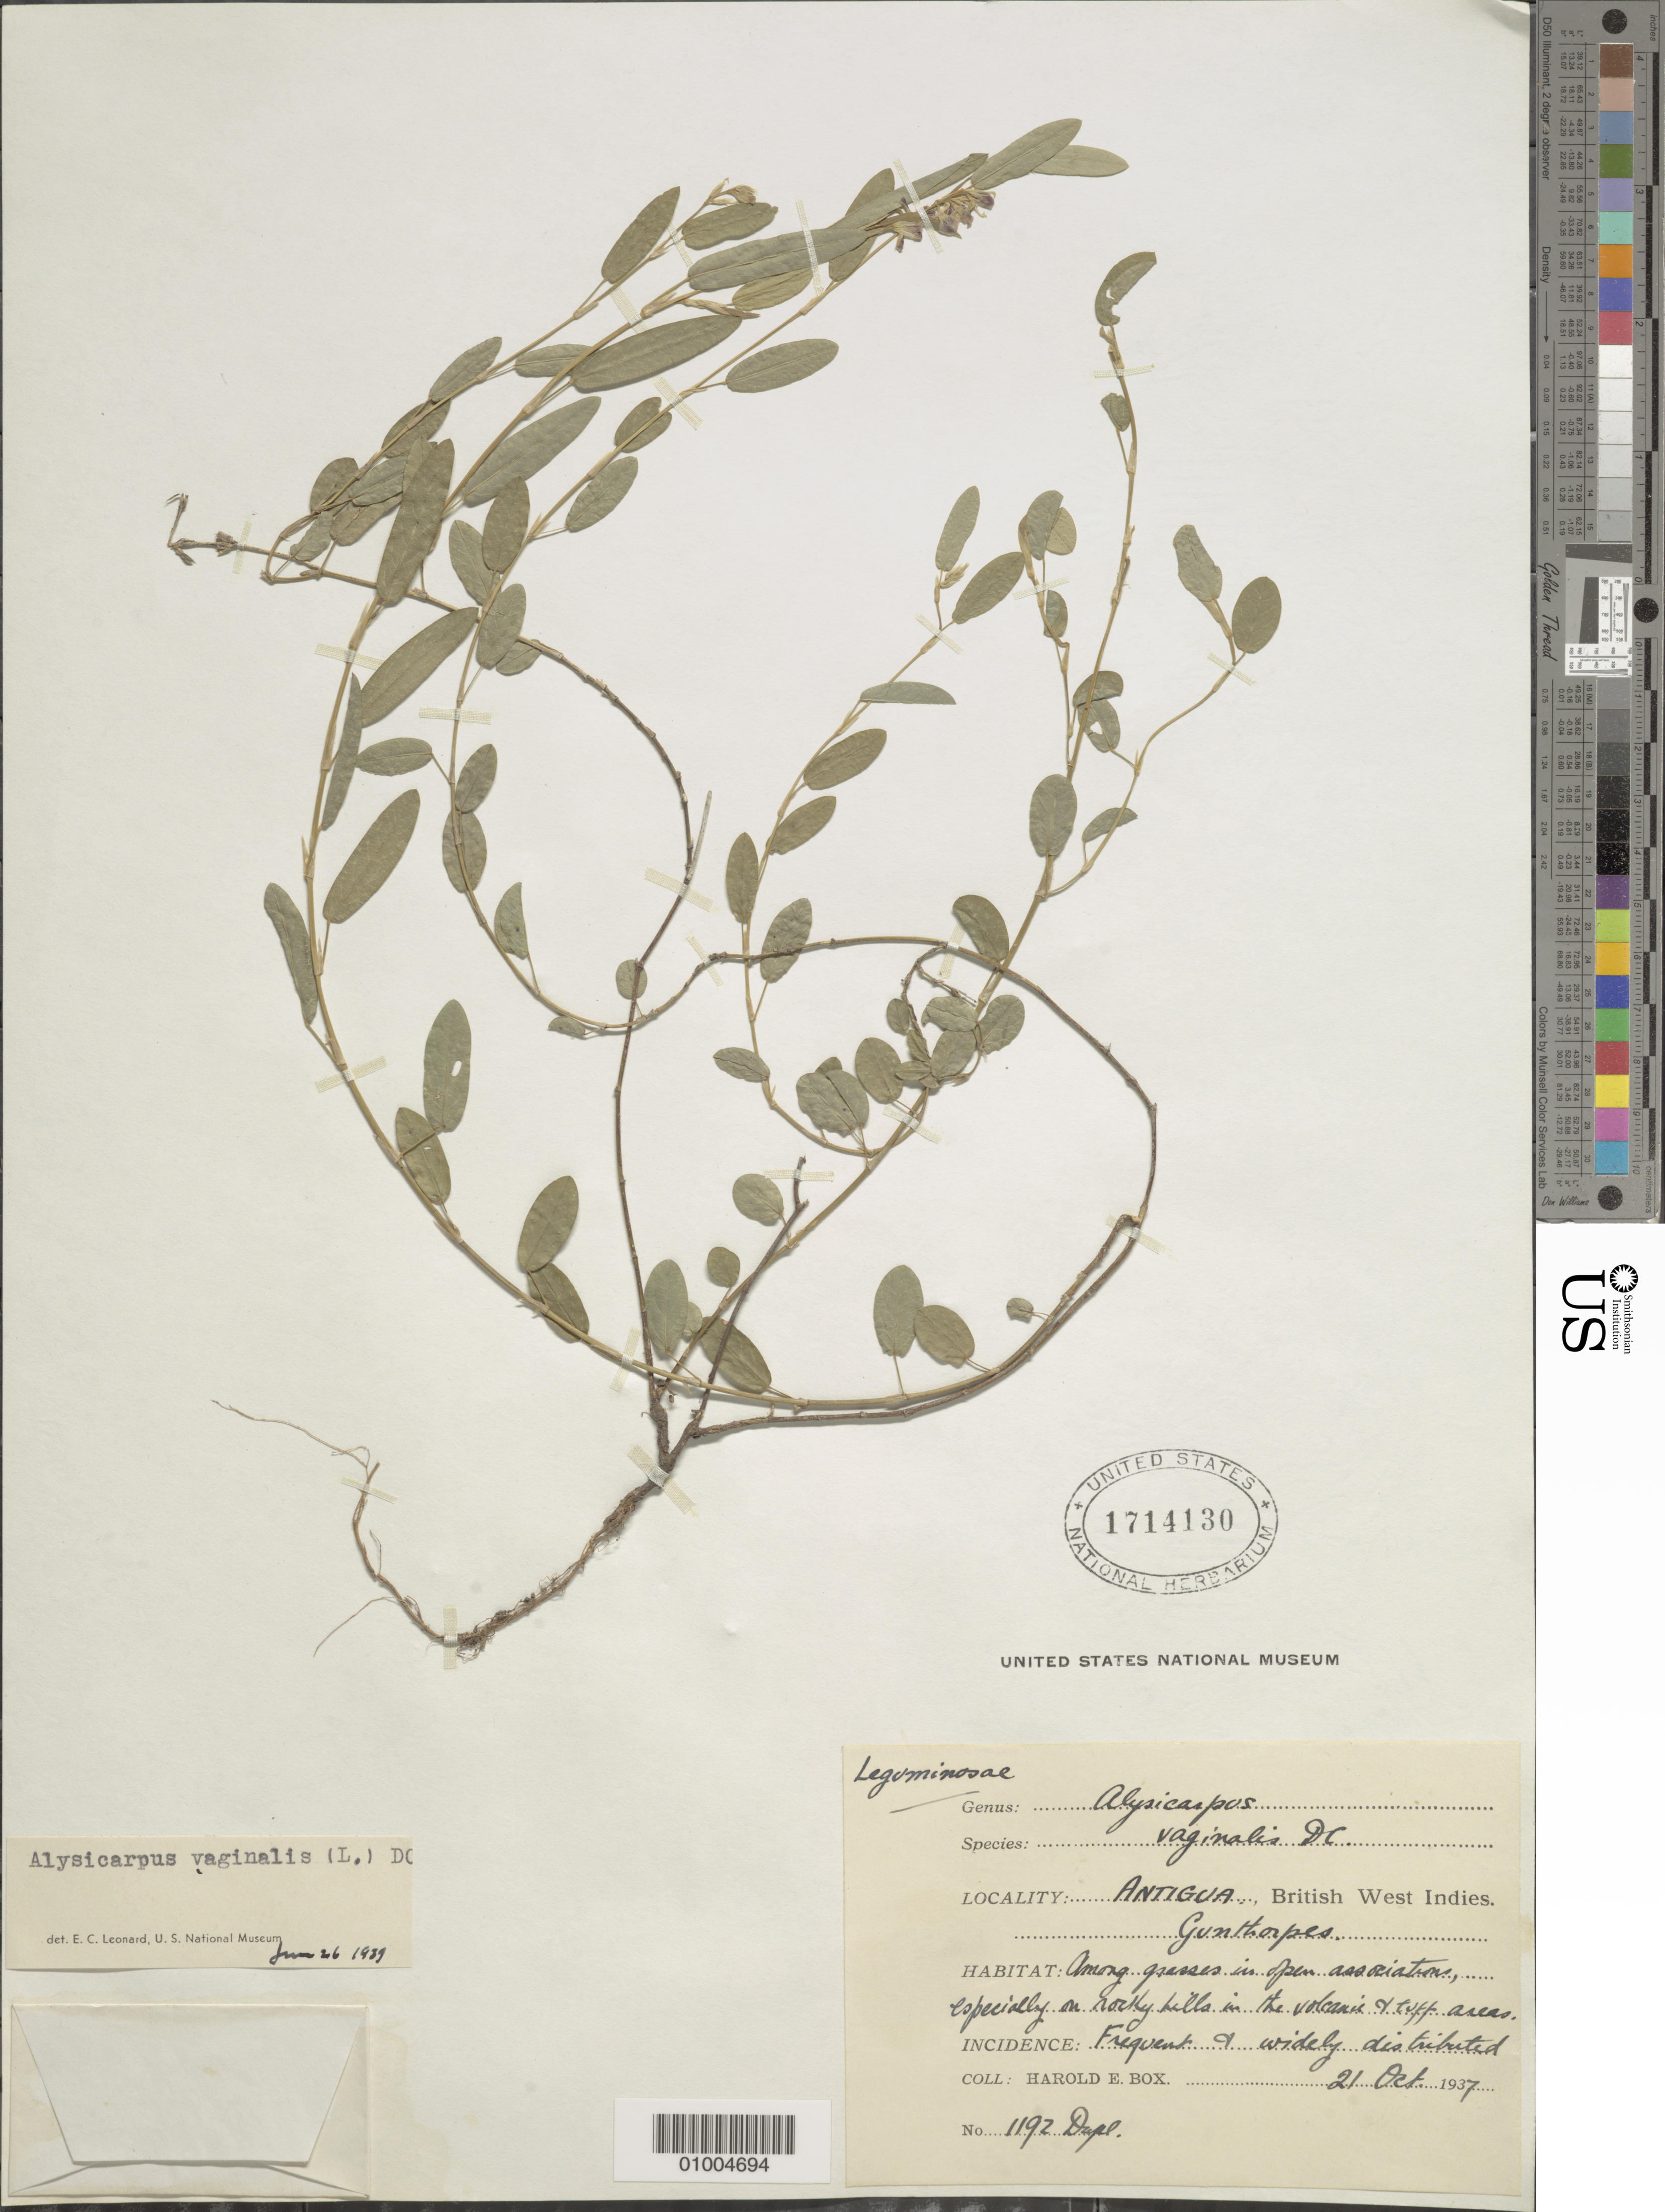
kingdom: Plantae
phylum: Tracheophyta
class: Magnoliopsida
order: Fabales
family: Fabaceae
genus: Alysicarpus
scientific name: Alysicarpus vaginalis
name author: (L.) DC.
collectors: H. E. Box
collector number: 1192 Dupl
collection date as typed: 21 Oct 1937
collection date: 1937-10-21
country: Antigua and Barbuda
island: Antigua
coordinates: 0 N, 0 E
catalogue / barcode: US 1714130